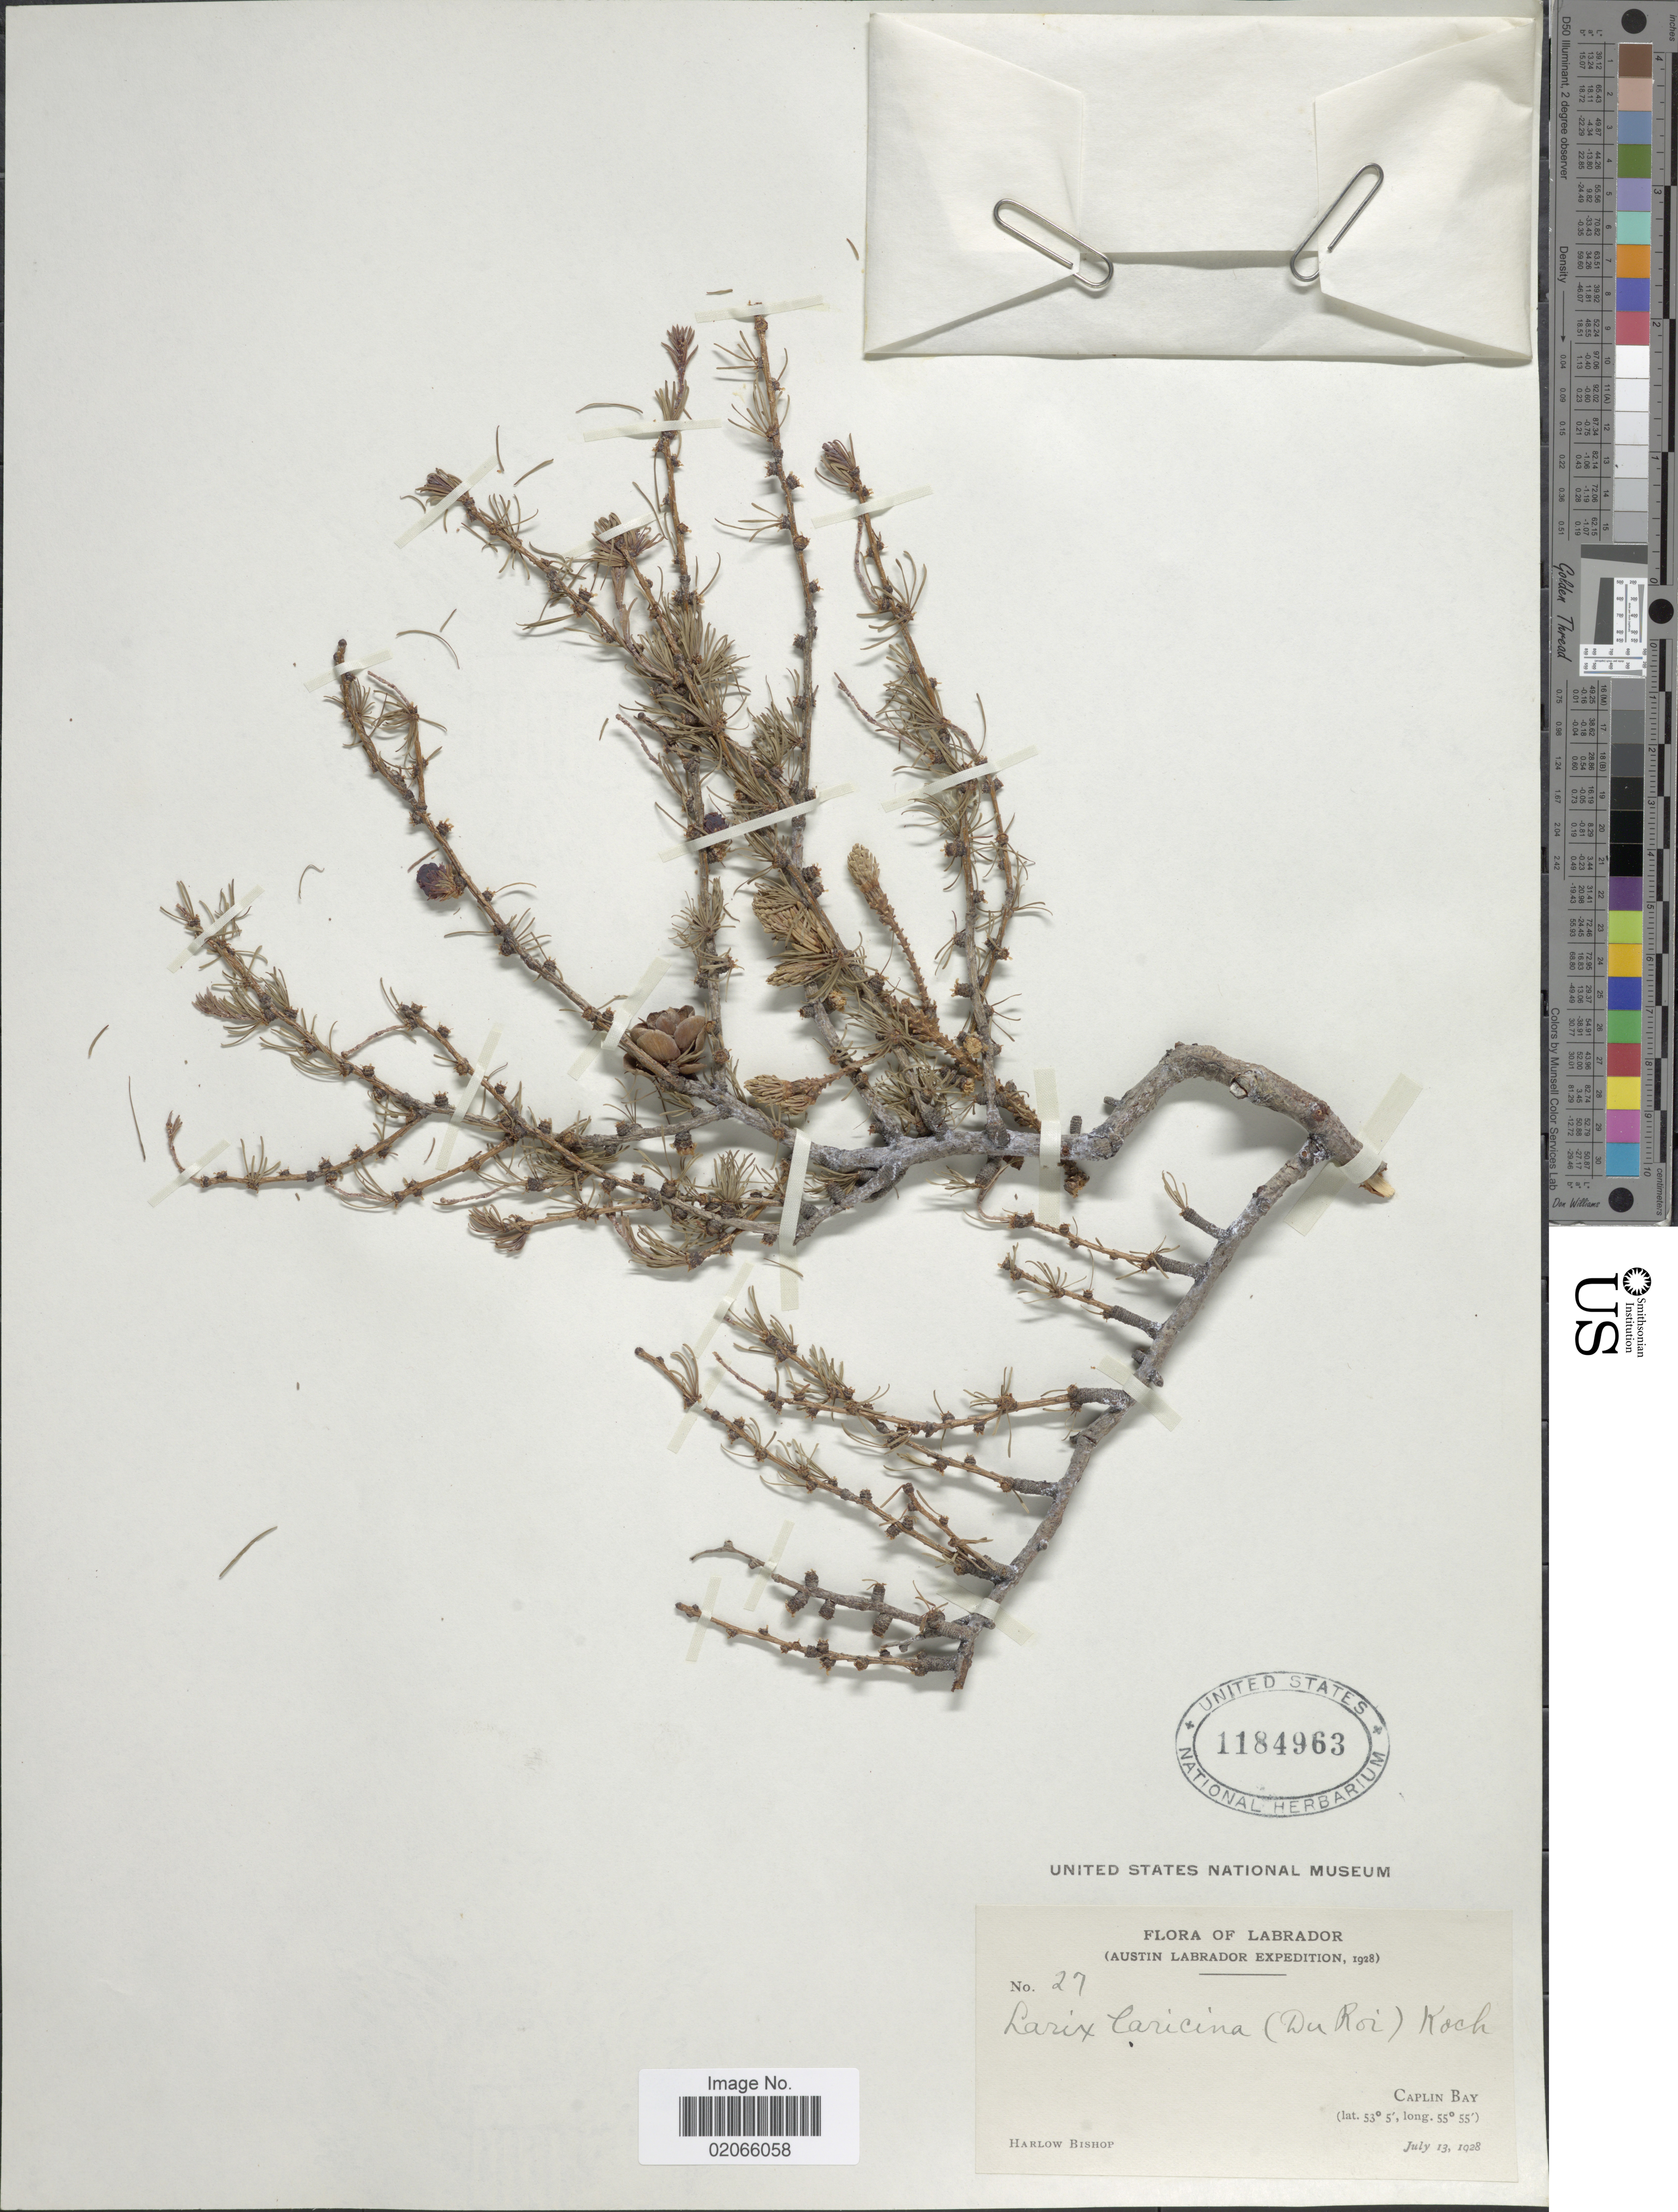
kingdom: Plantae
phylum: Tracheophyta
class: Pinopsida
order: Pinales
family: Pinaceae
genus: Larix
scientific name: Larix laricina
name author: (Du Roi) K. Koch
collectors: H. Bishop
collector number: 27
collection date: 1928-07-13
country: Canada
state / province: Newfoundland and Labrador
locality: Labrador. Caplin Bay. Austin Labrador.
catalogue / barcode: US 1184963